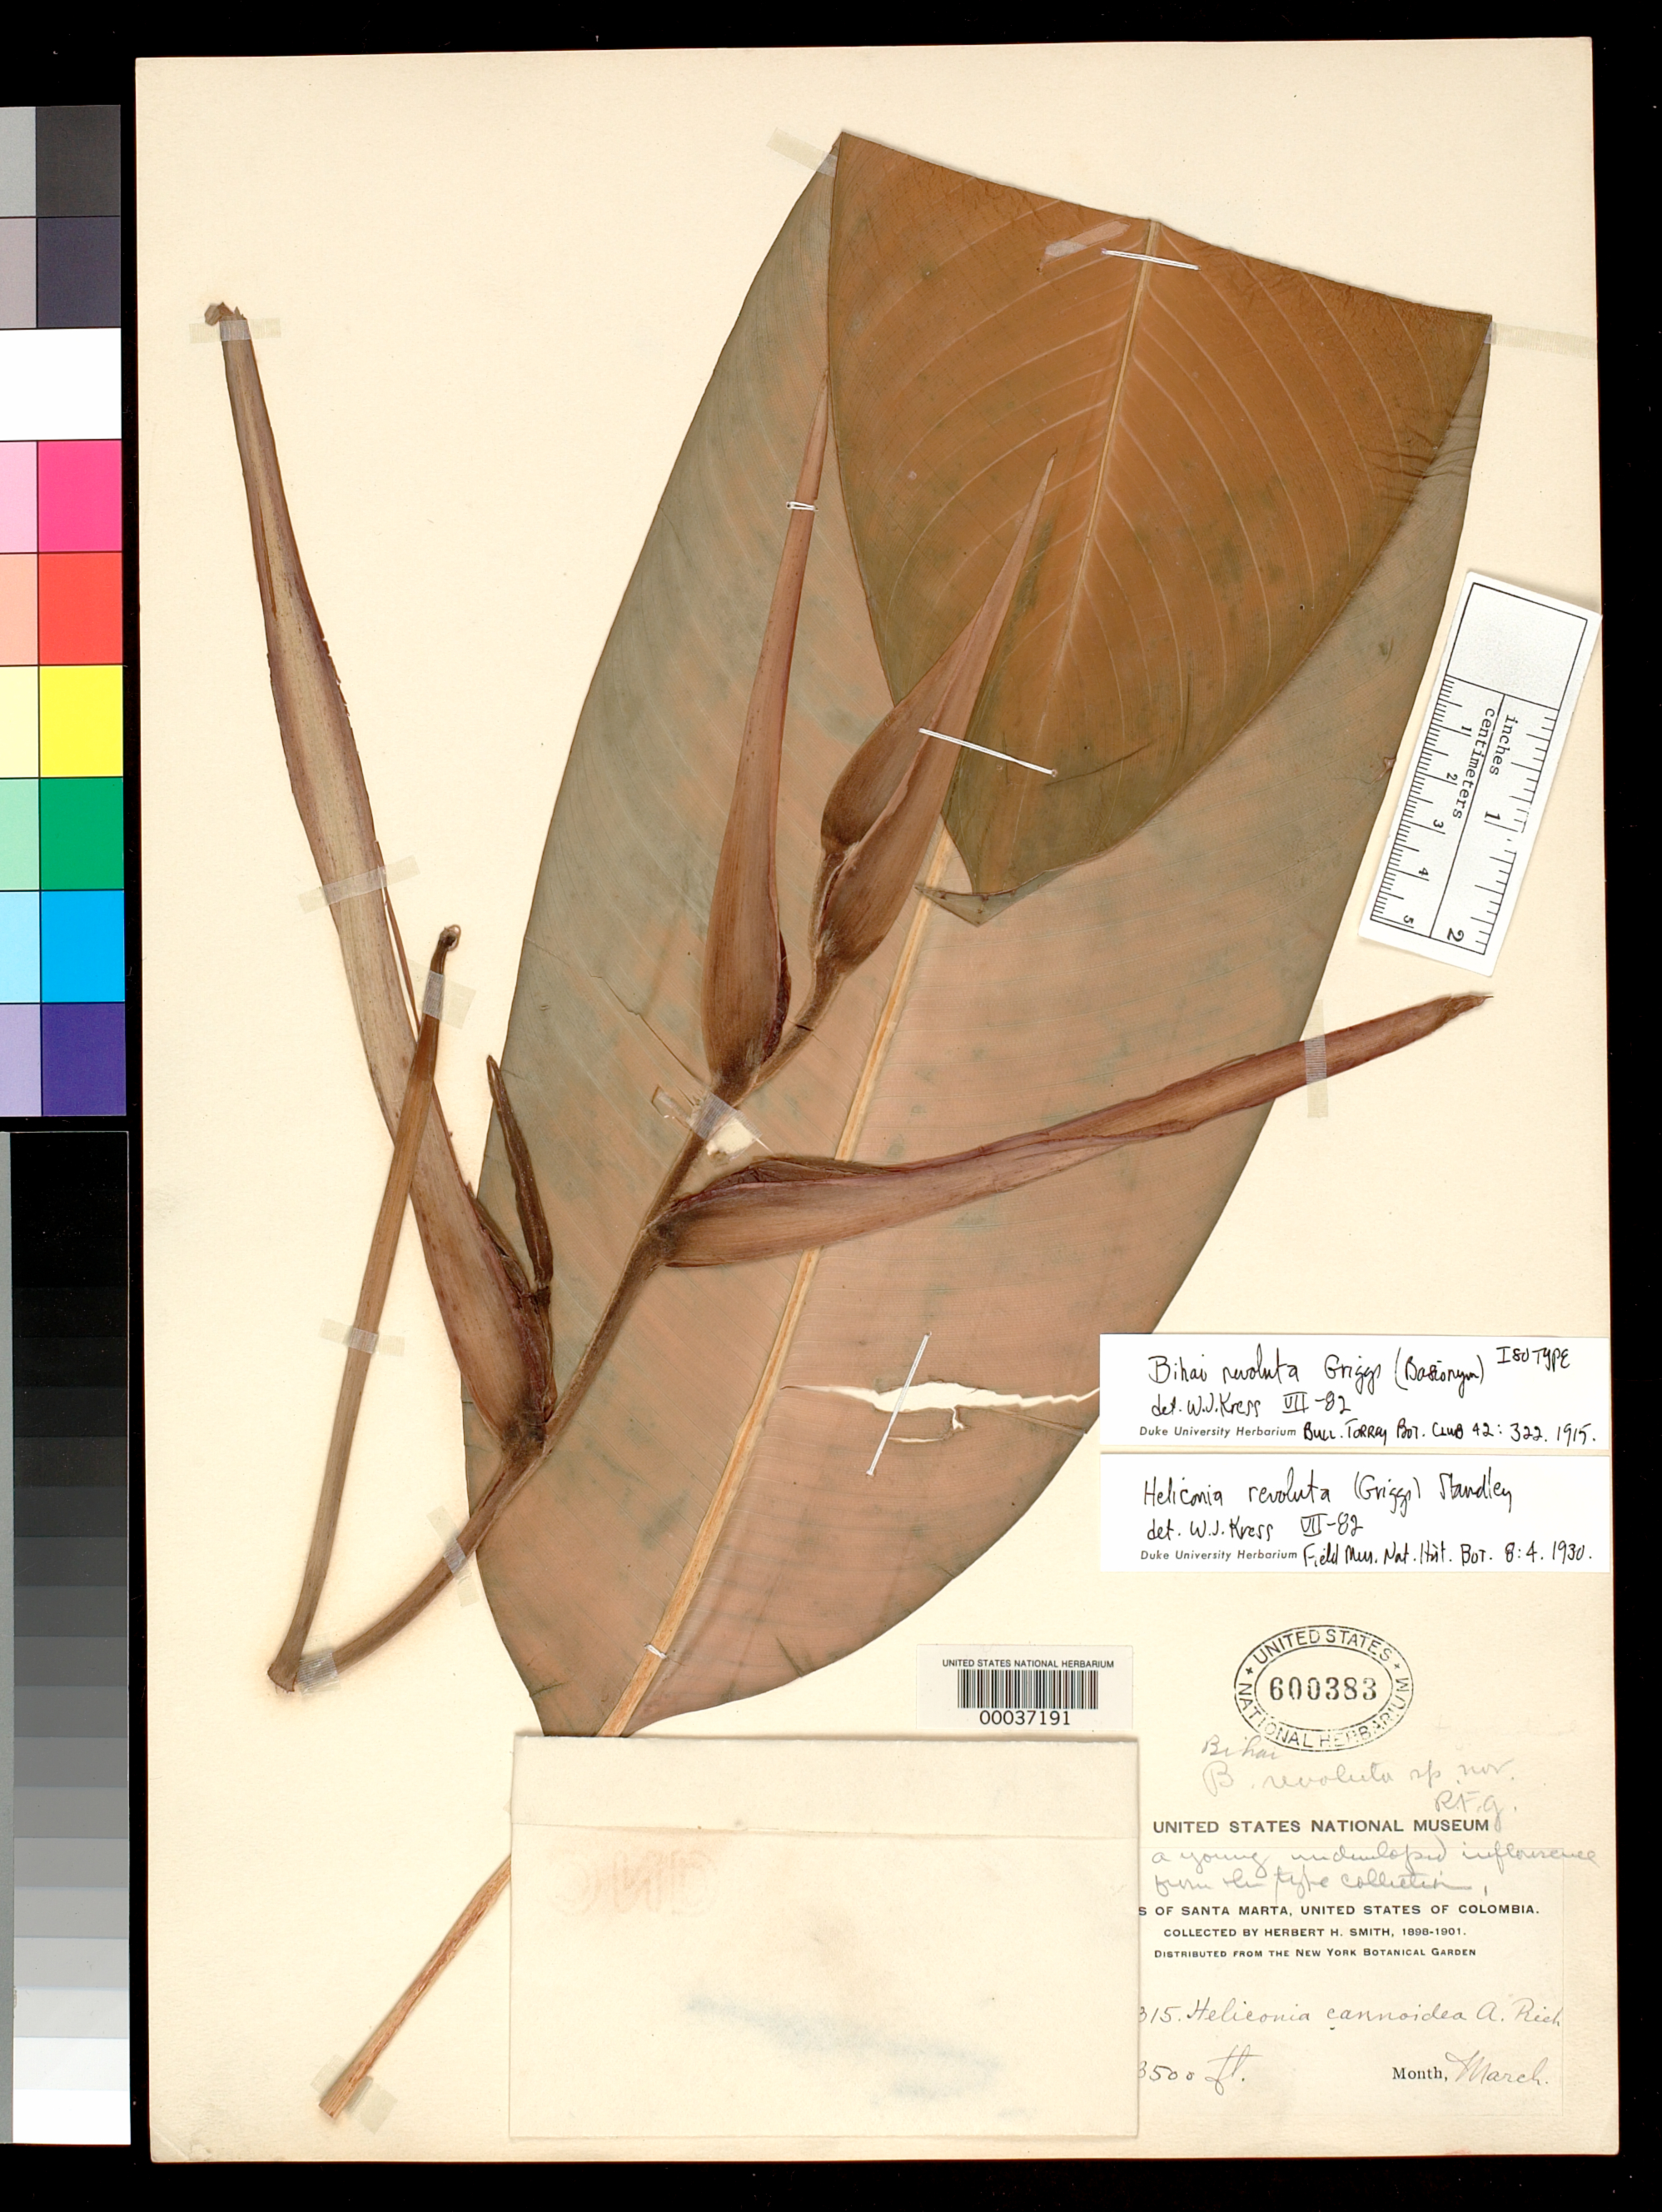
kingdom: Plantae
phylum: Tracheophyta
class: Liliopsida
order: Zingiberales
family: Heliconiaceae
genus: Bihai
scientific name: Bihai revoluta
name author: R.F. Griggs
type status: Isotype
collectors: Herbert H. Smith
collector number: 2315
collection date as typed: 01 Mar 1898 to -- --- 1901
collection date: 1898-03-01/1901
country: Colombia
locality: Santa Marta, Manzanares.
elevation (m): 1067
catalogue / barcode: US 600383